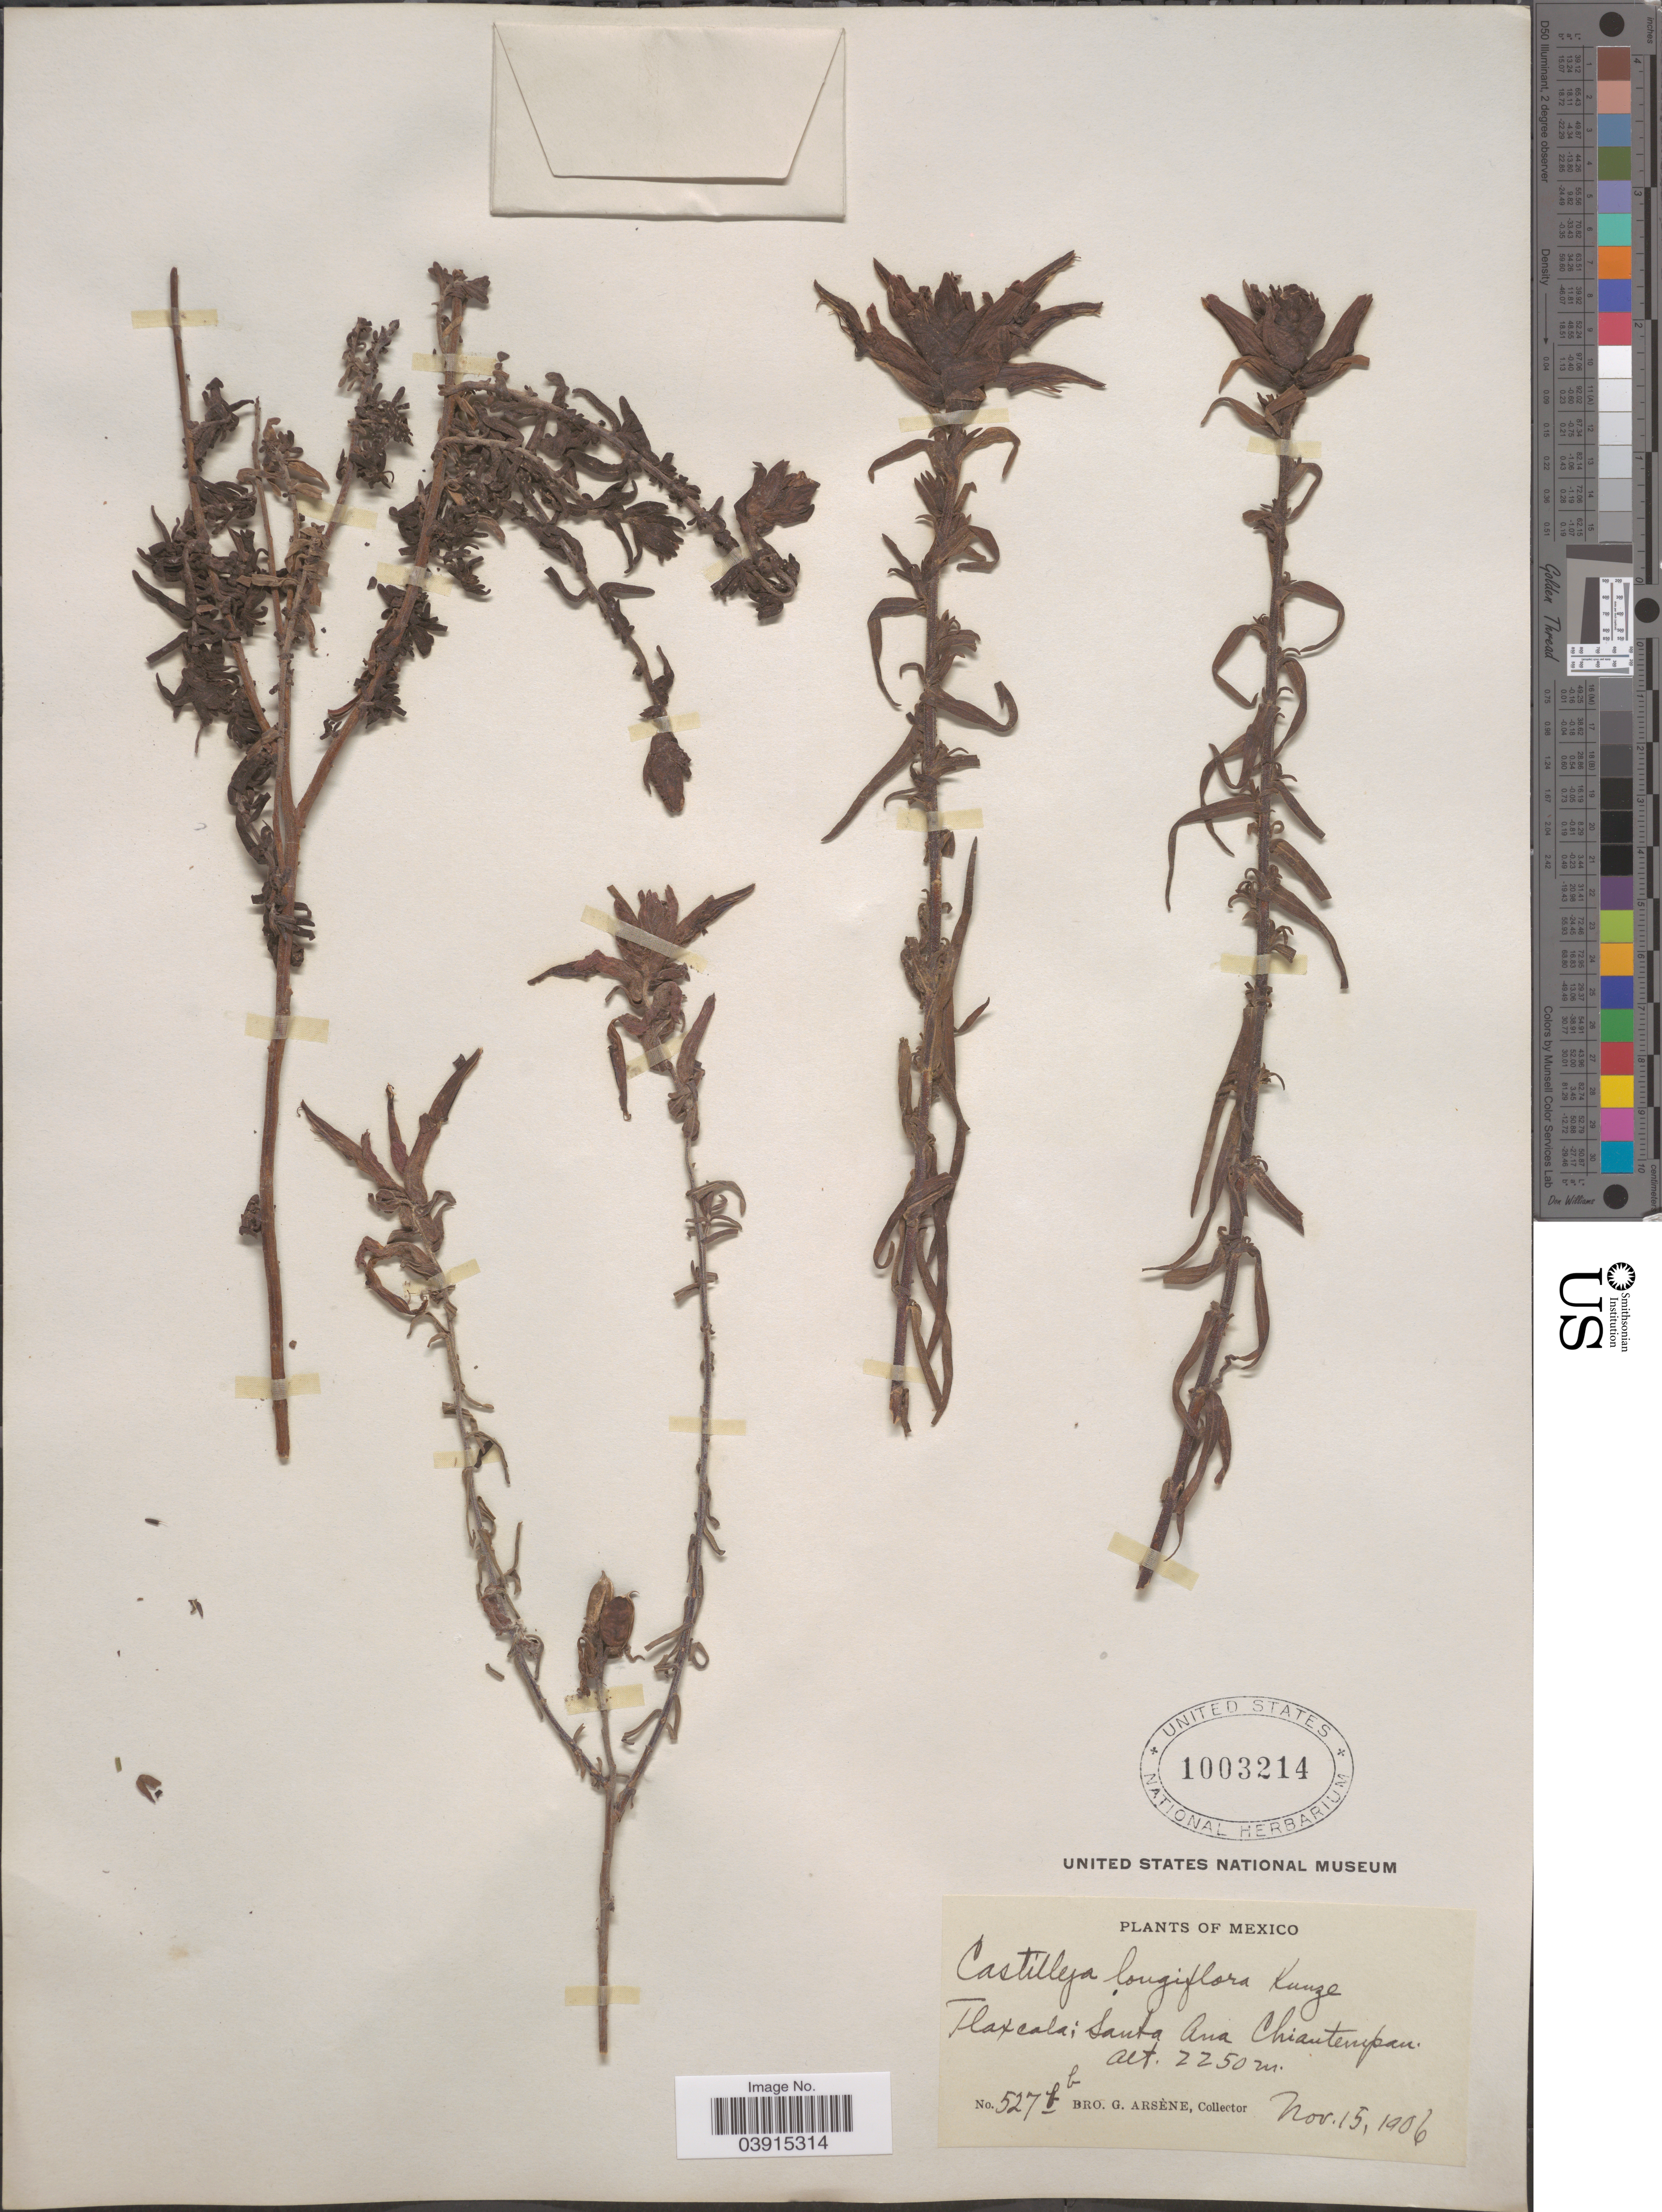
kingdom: Plantae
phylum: Tracheophyta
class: Magnoliopsida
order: Lamiales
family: Orobanchaceae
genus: Castilleja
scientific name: Castilleja longiflora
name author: Kunze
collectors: Bro. G. Arsène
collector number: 527b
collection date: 1906-11-15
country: Mexico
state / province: Tlaxcala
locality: Santa Ana Chiautempan.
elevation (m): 2250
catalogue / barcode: US 1003214